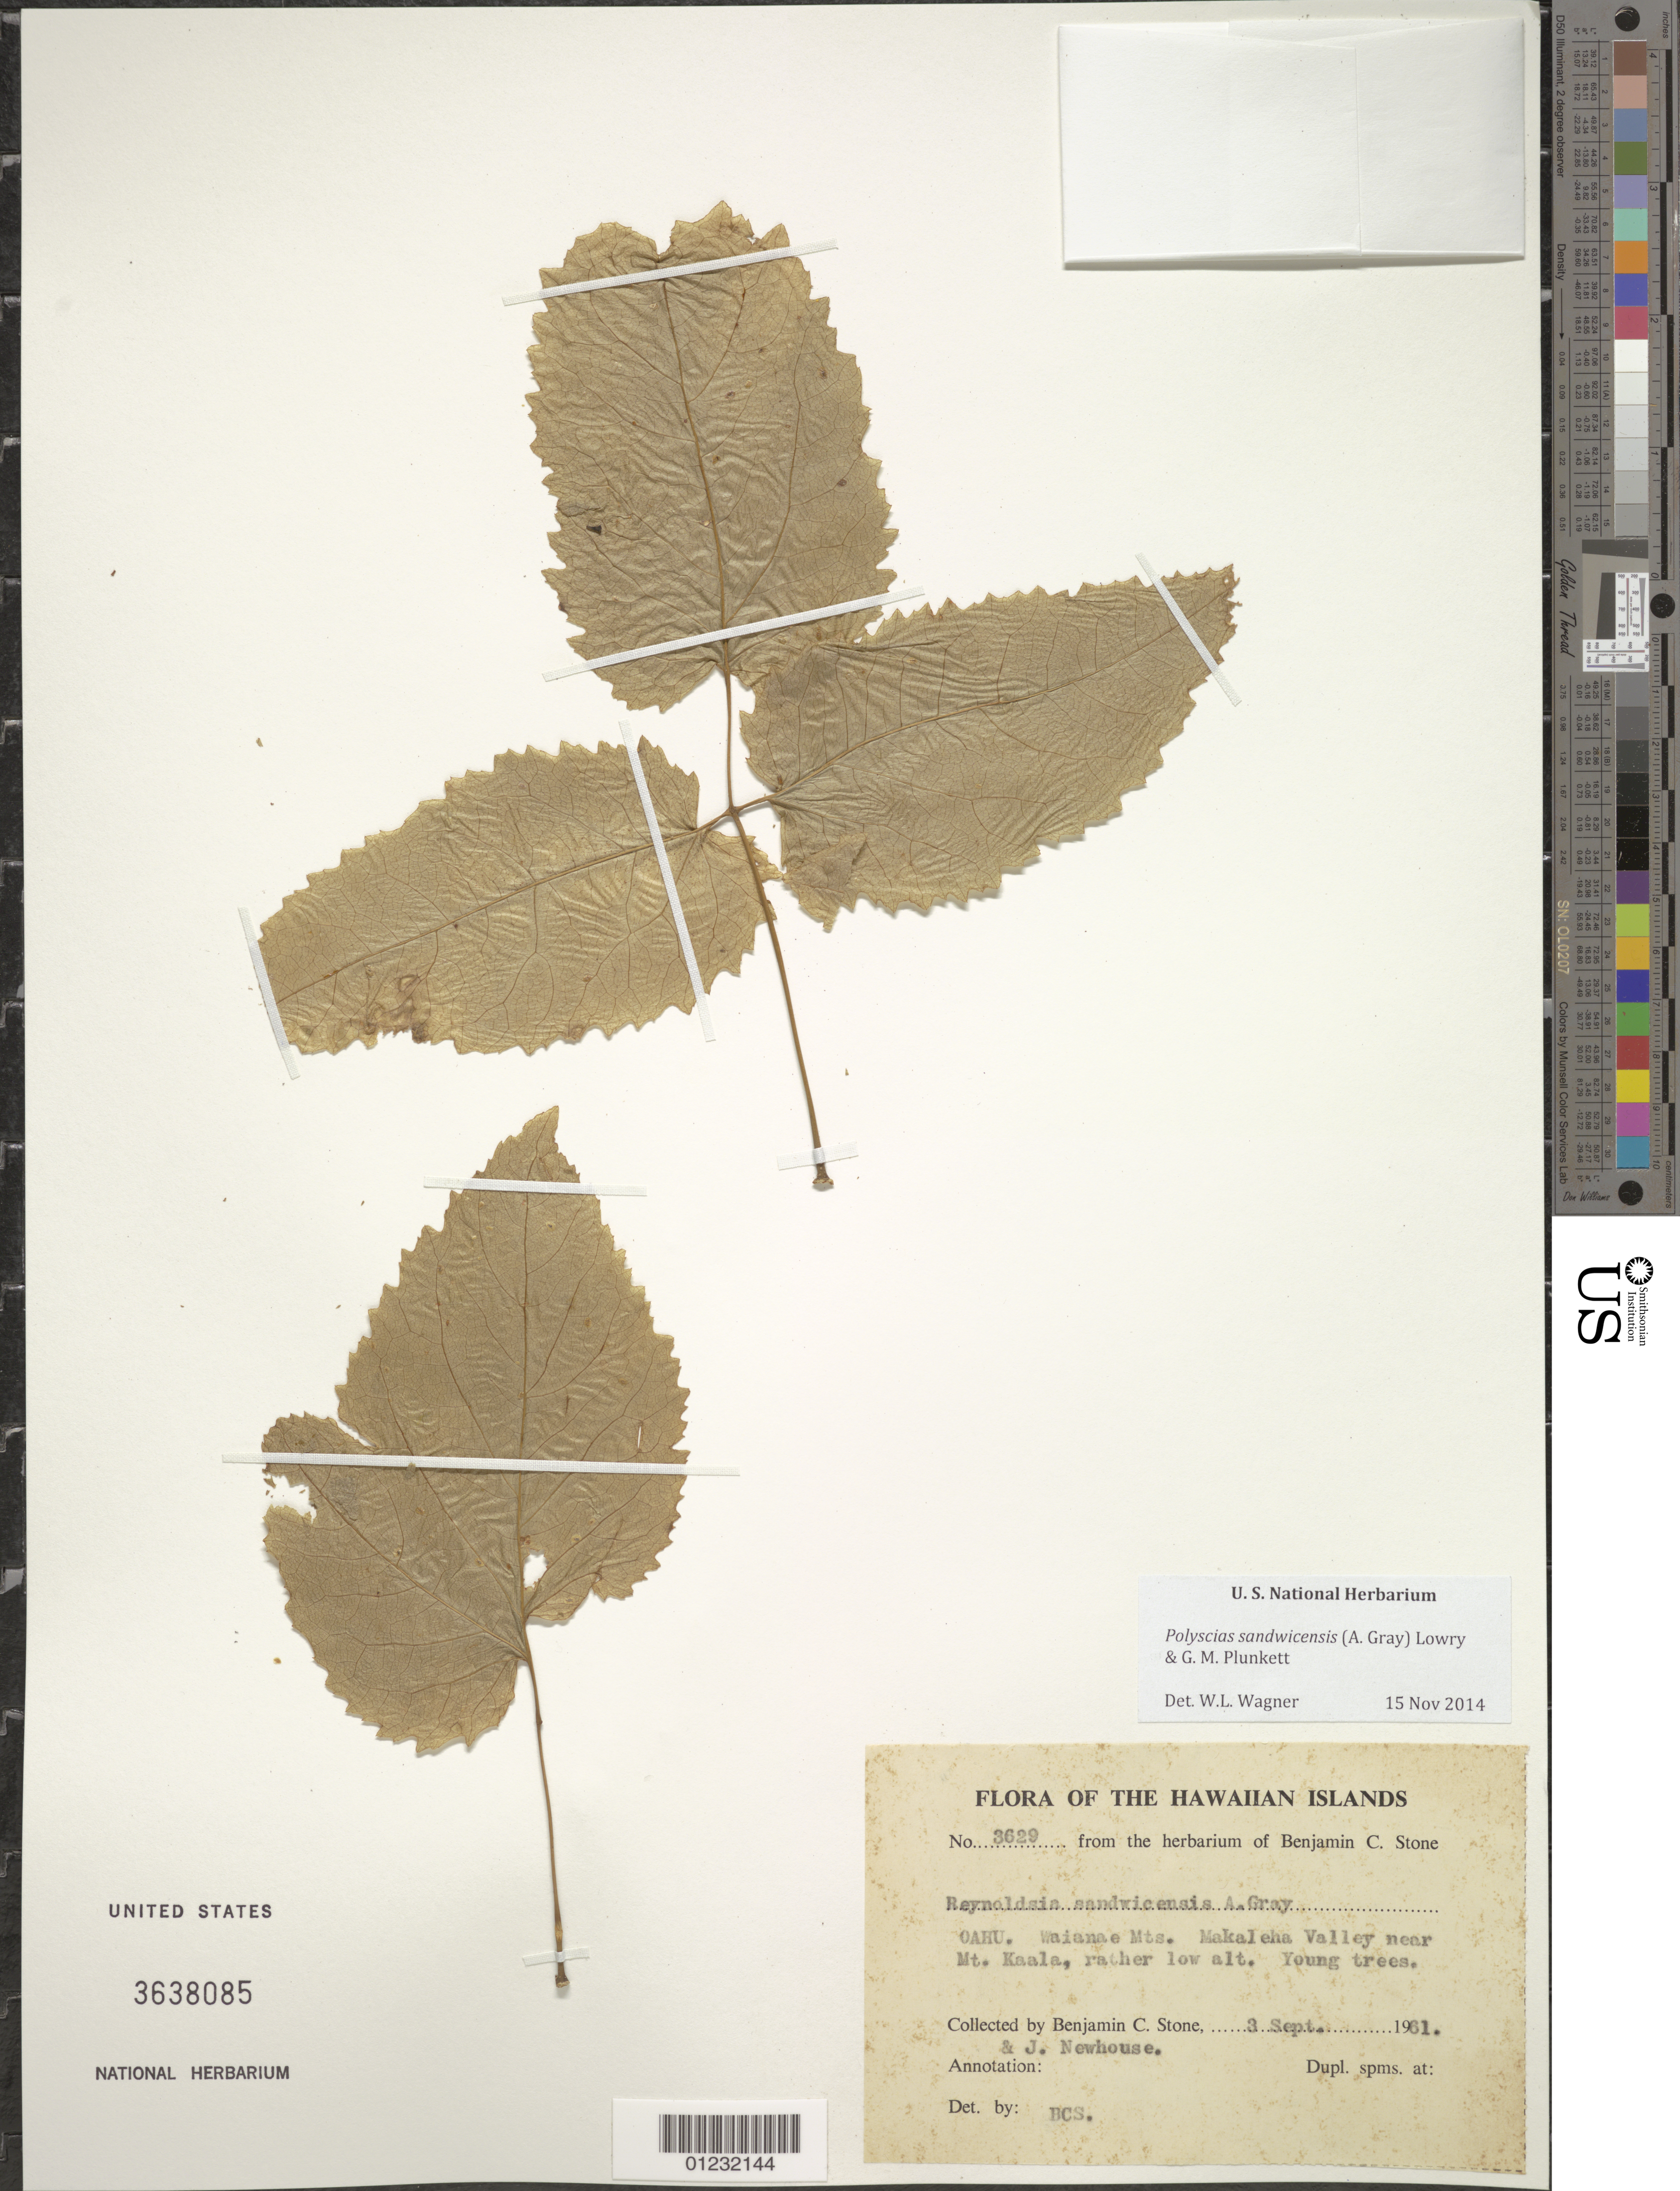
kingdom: Plantae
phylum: Tracheophyta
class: Magnoliopsida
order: Apiales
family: Araliaceae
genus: Polyscias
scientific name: Polyscias sandwicensis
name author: (A. Gray) Lowry & G. M. Plunkett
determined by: Wagner, W. L., (BOT), Smithsonian Institution - National Museum of Natural History (UNITED STATES)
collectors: B. C. Stone & W. J. Newhouse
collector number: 3629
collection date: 1961-09-03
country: United States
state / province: Hawaii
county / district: Honolulu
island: Oahu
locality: Waianae Mts., Makaleha Valley near Mt. Kaala.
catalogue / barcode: US 3638085